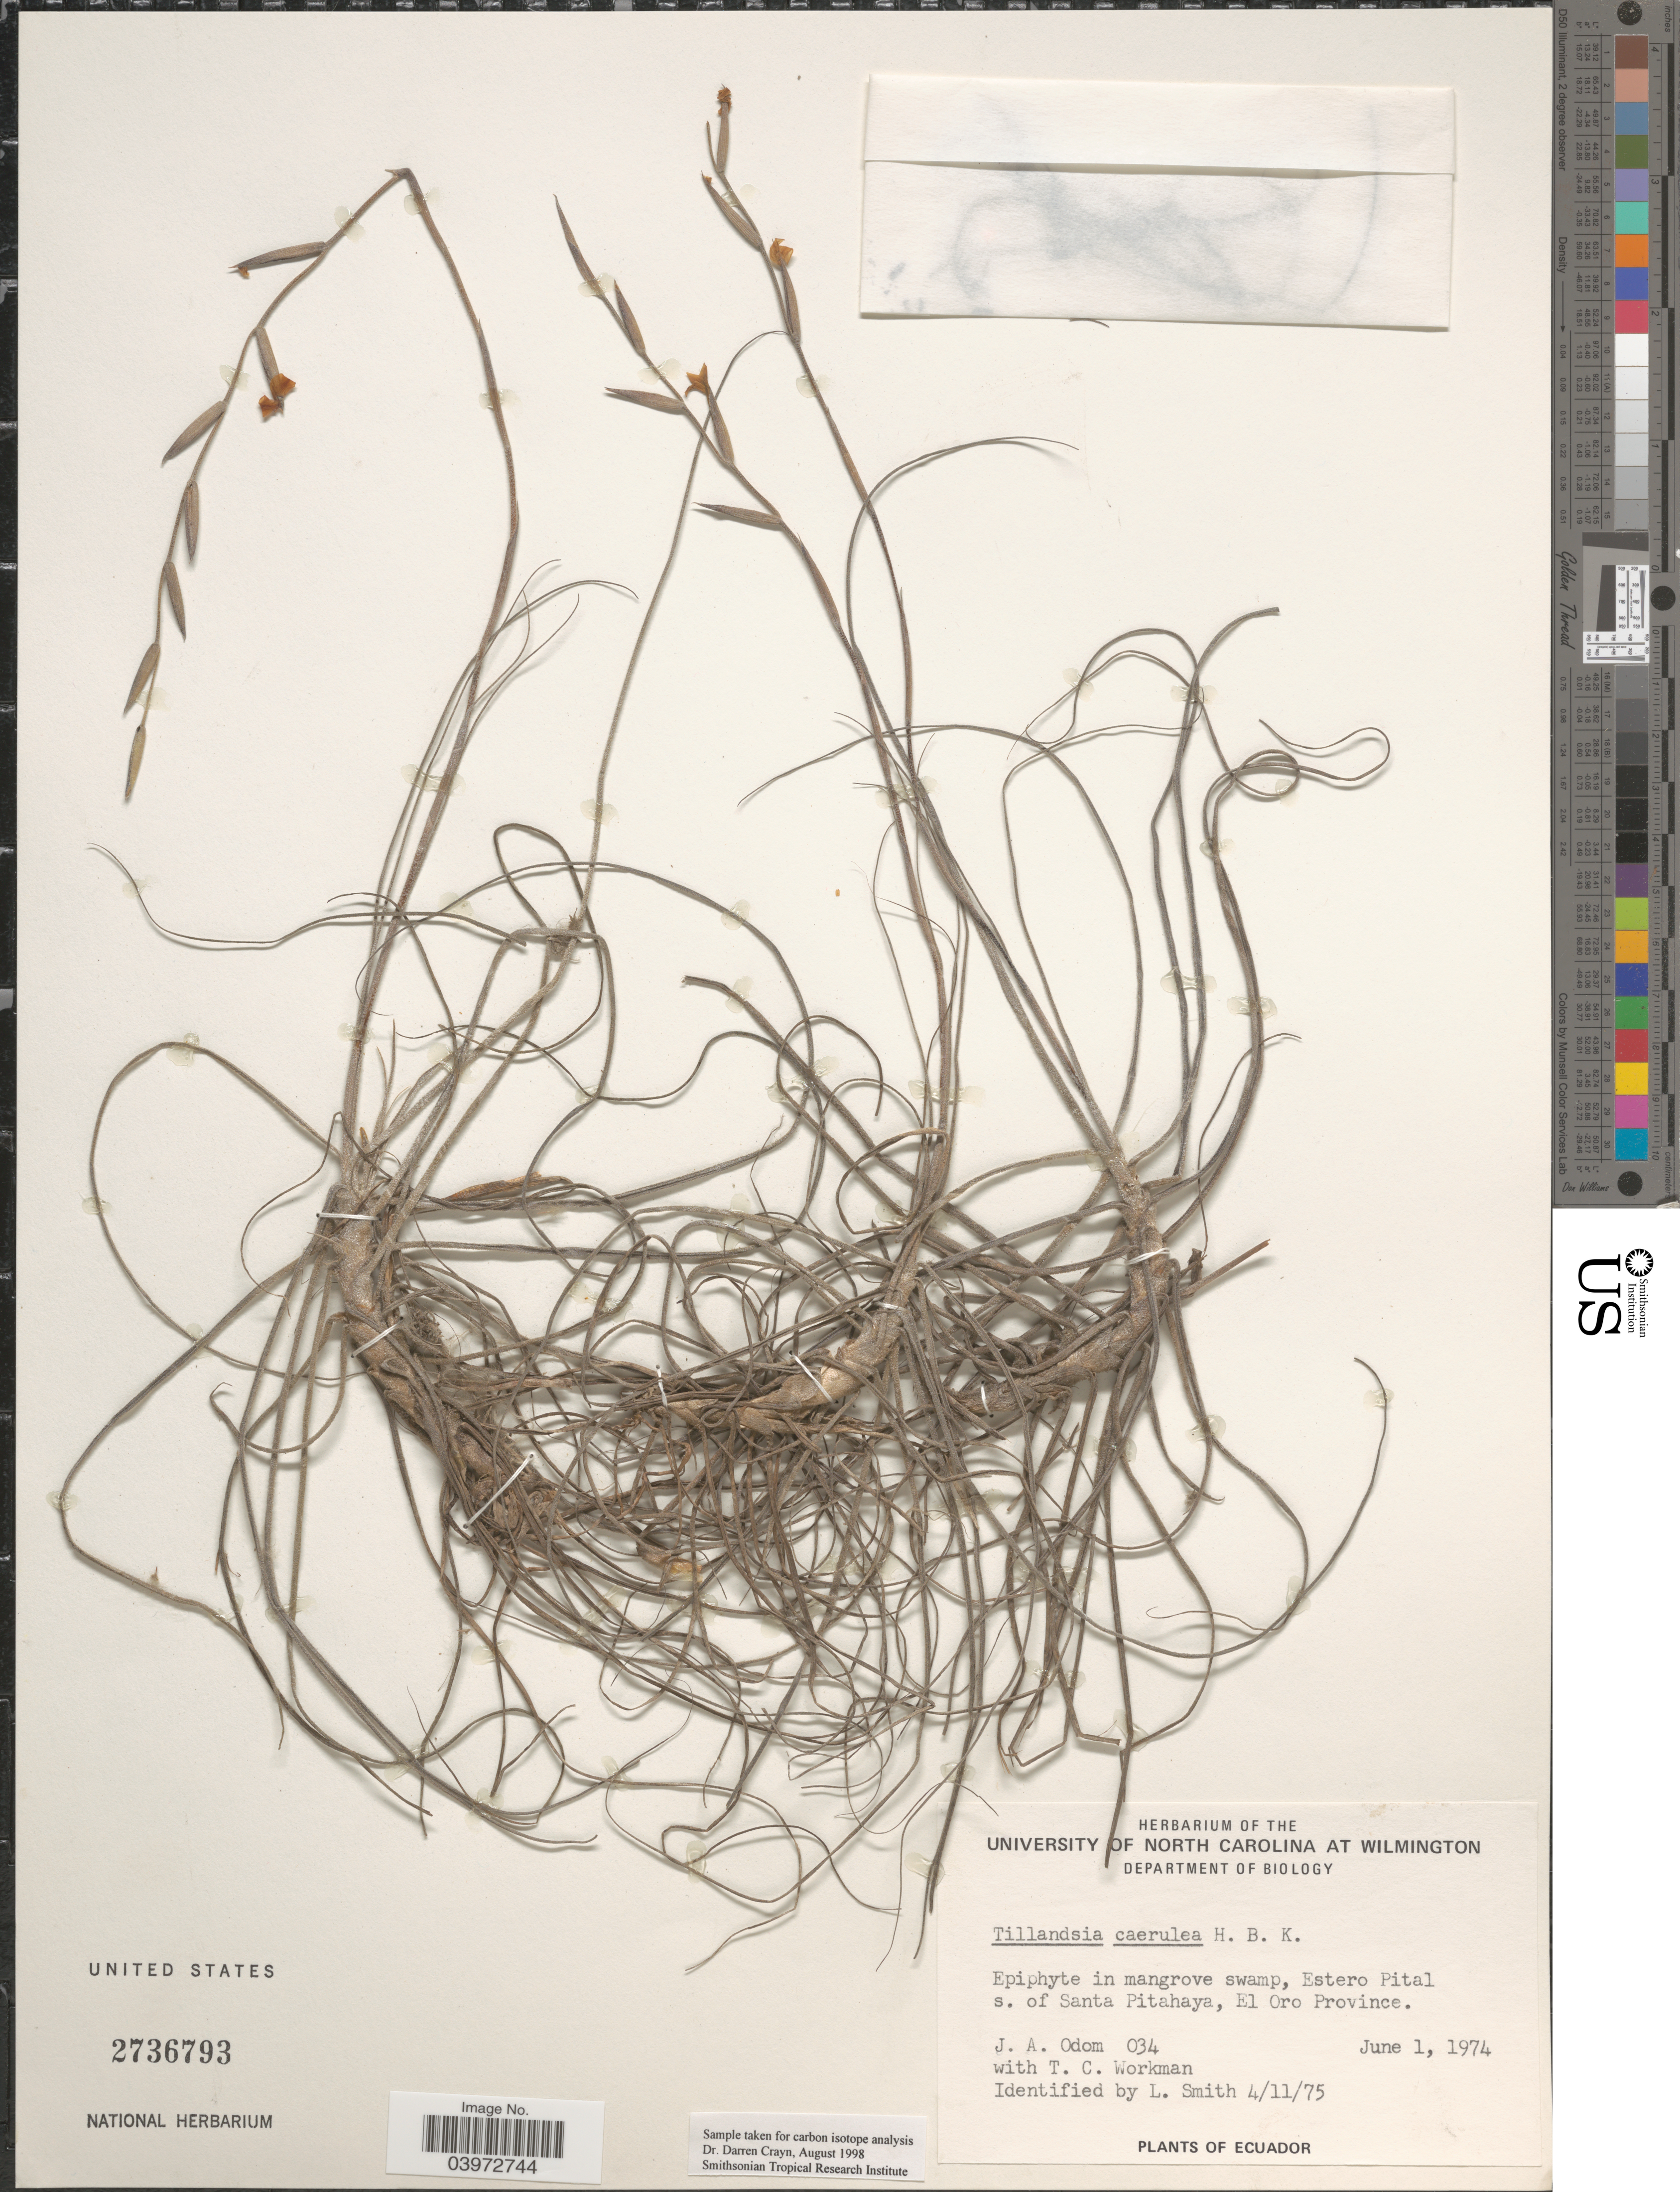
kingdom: Plantae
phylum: Tracheophyta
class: Liliopsida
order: Poales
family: Bromeliaceae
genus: Tillandsia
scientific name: Tillandsia caerulea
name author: Kunth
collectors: J. Odom & T. Workman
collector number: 034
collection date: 1974-06-01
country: Ecuador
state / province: El Oro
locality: Estrero Pital s. of Santa Pitahaya.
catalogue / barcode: US 2736793